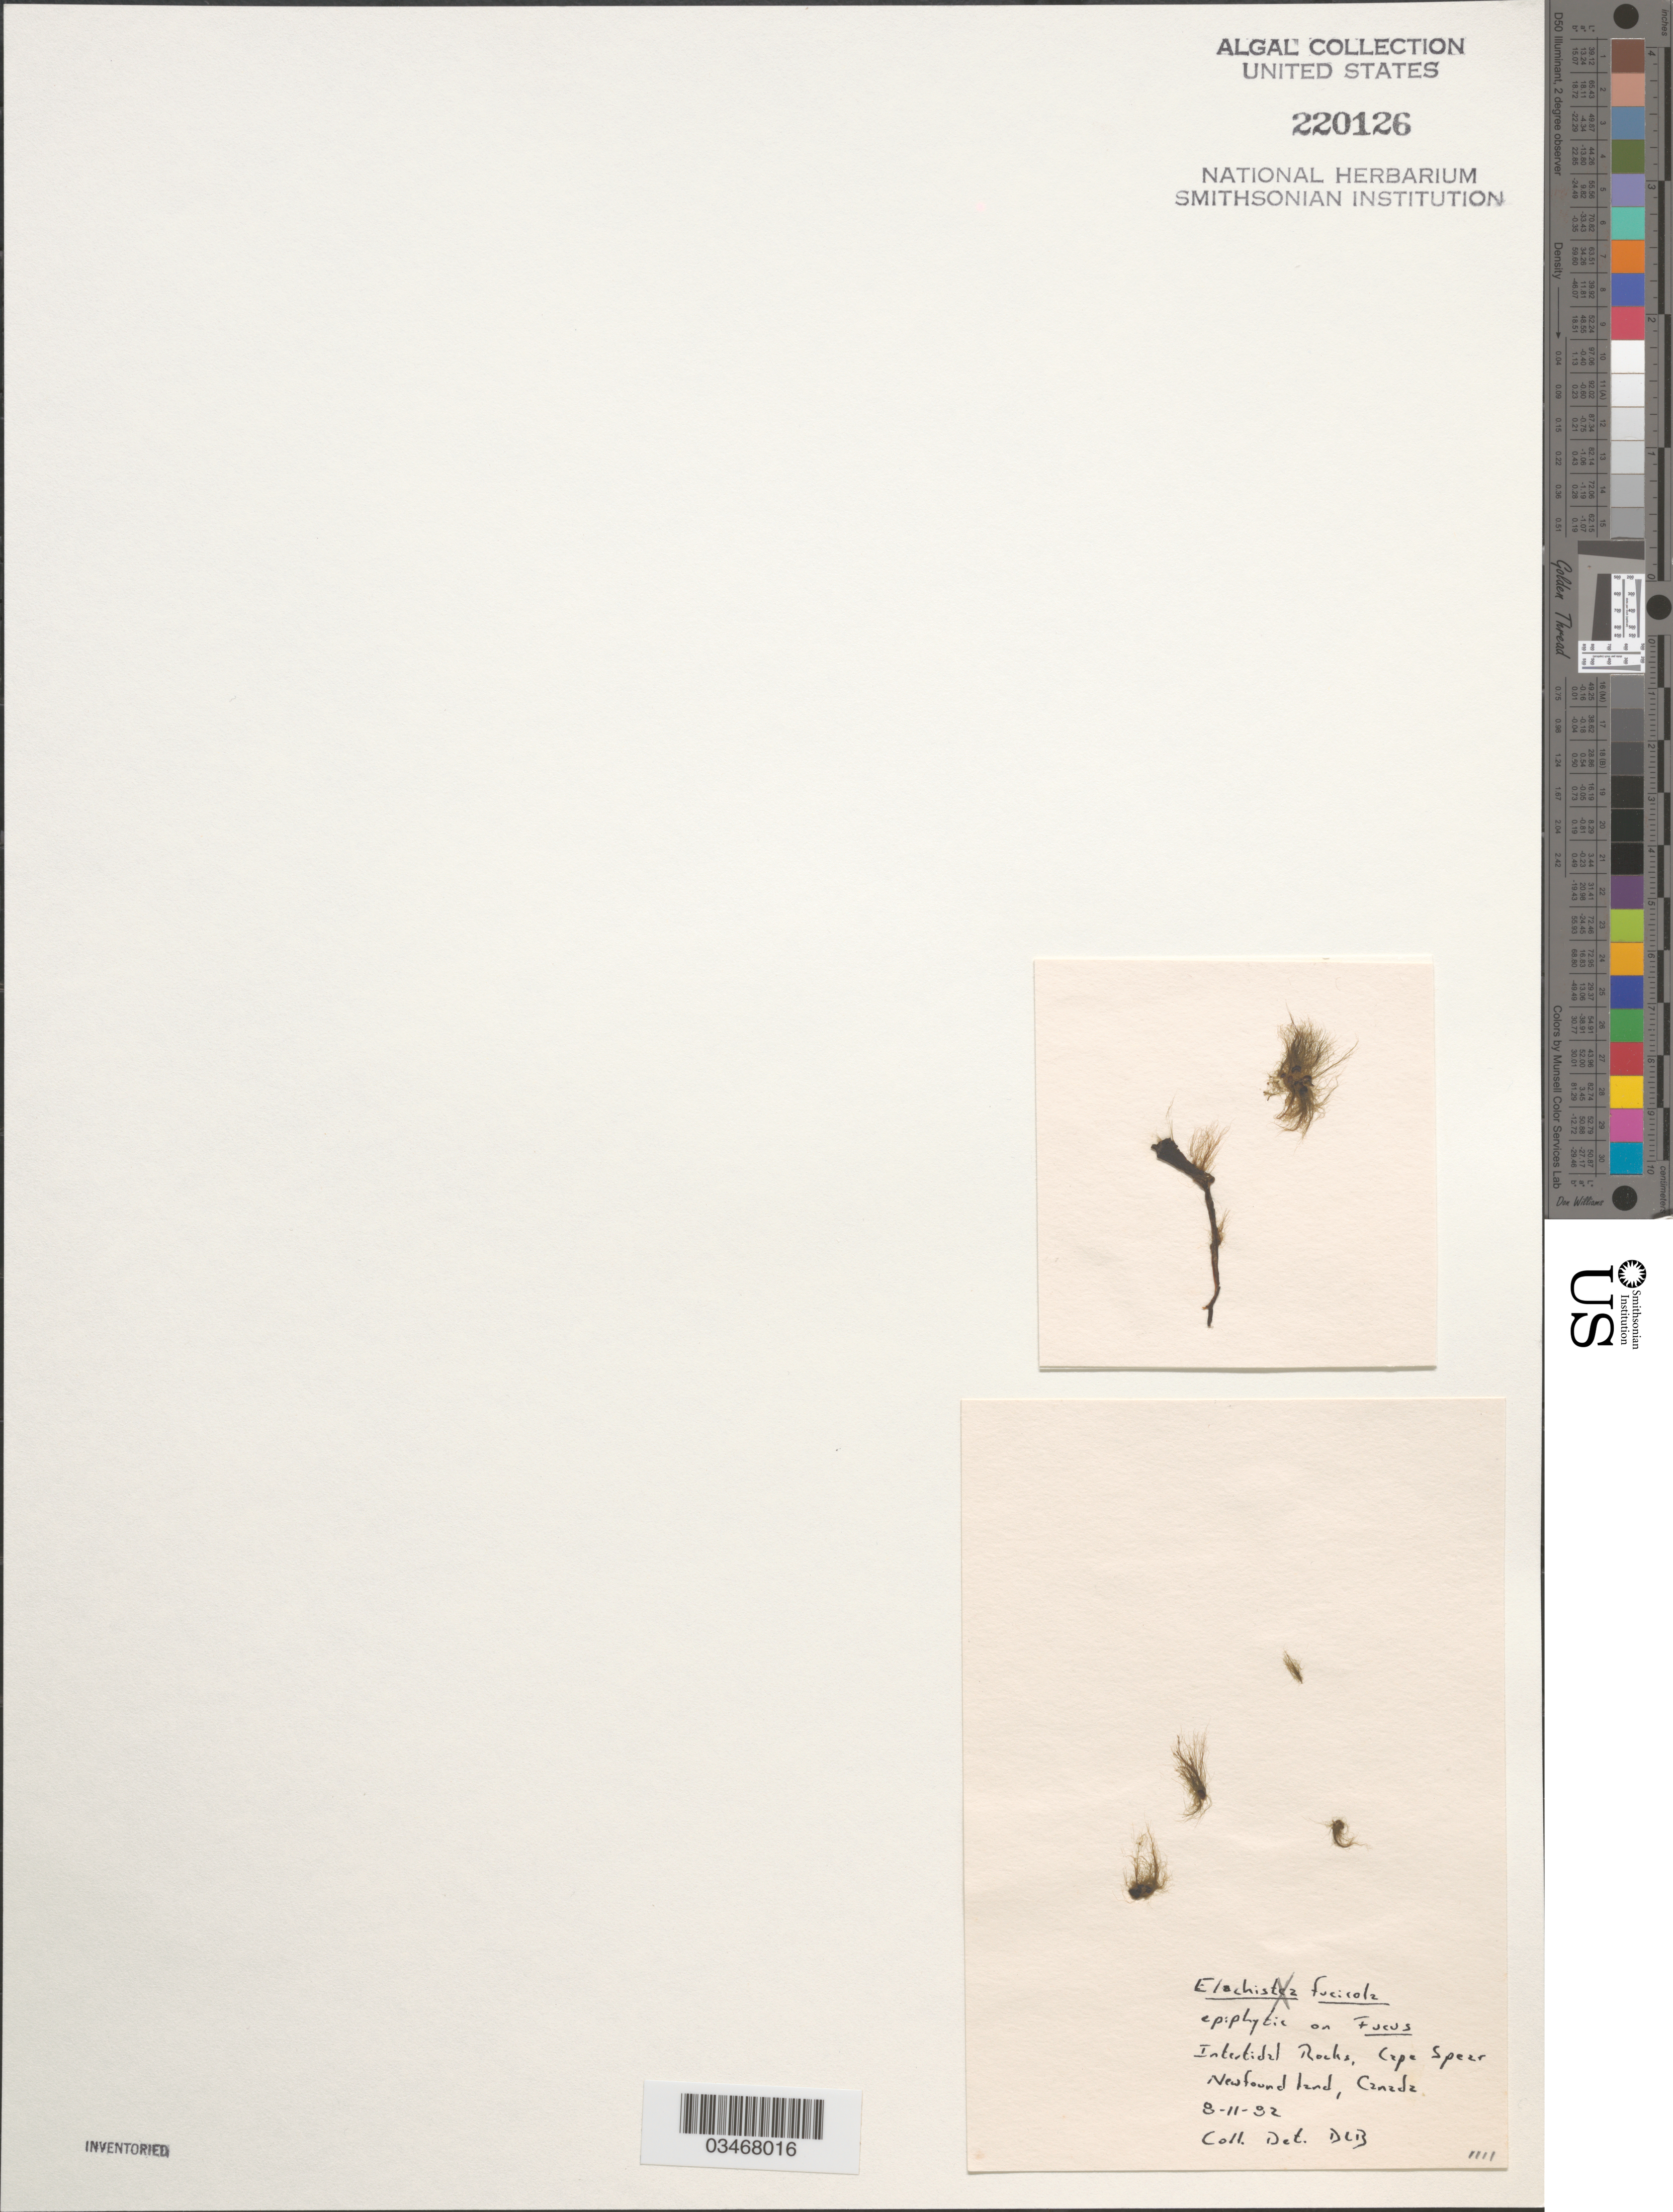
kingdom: Chromista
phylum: Ochrophyta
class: Phaeophyceae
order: Ectocarpales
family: Chordariaceae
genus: Elachista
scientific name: Elachista fucicola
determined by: Ballantine, D. L.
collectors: D.L. Ballantine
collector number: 1111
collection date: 1982-08-11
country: Canada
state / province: Newfoundland and Labrador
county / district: Cape Spear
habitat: Epiphytic on Fucus. Intertidal rocks.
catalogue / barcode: US 220126